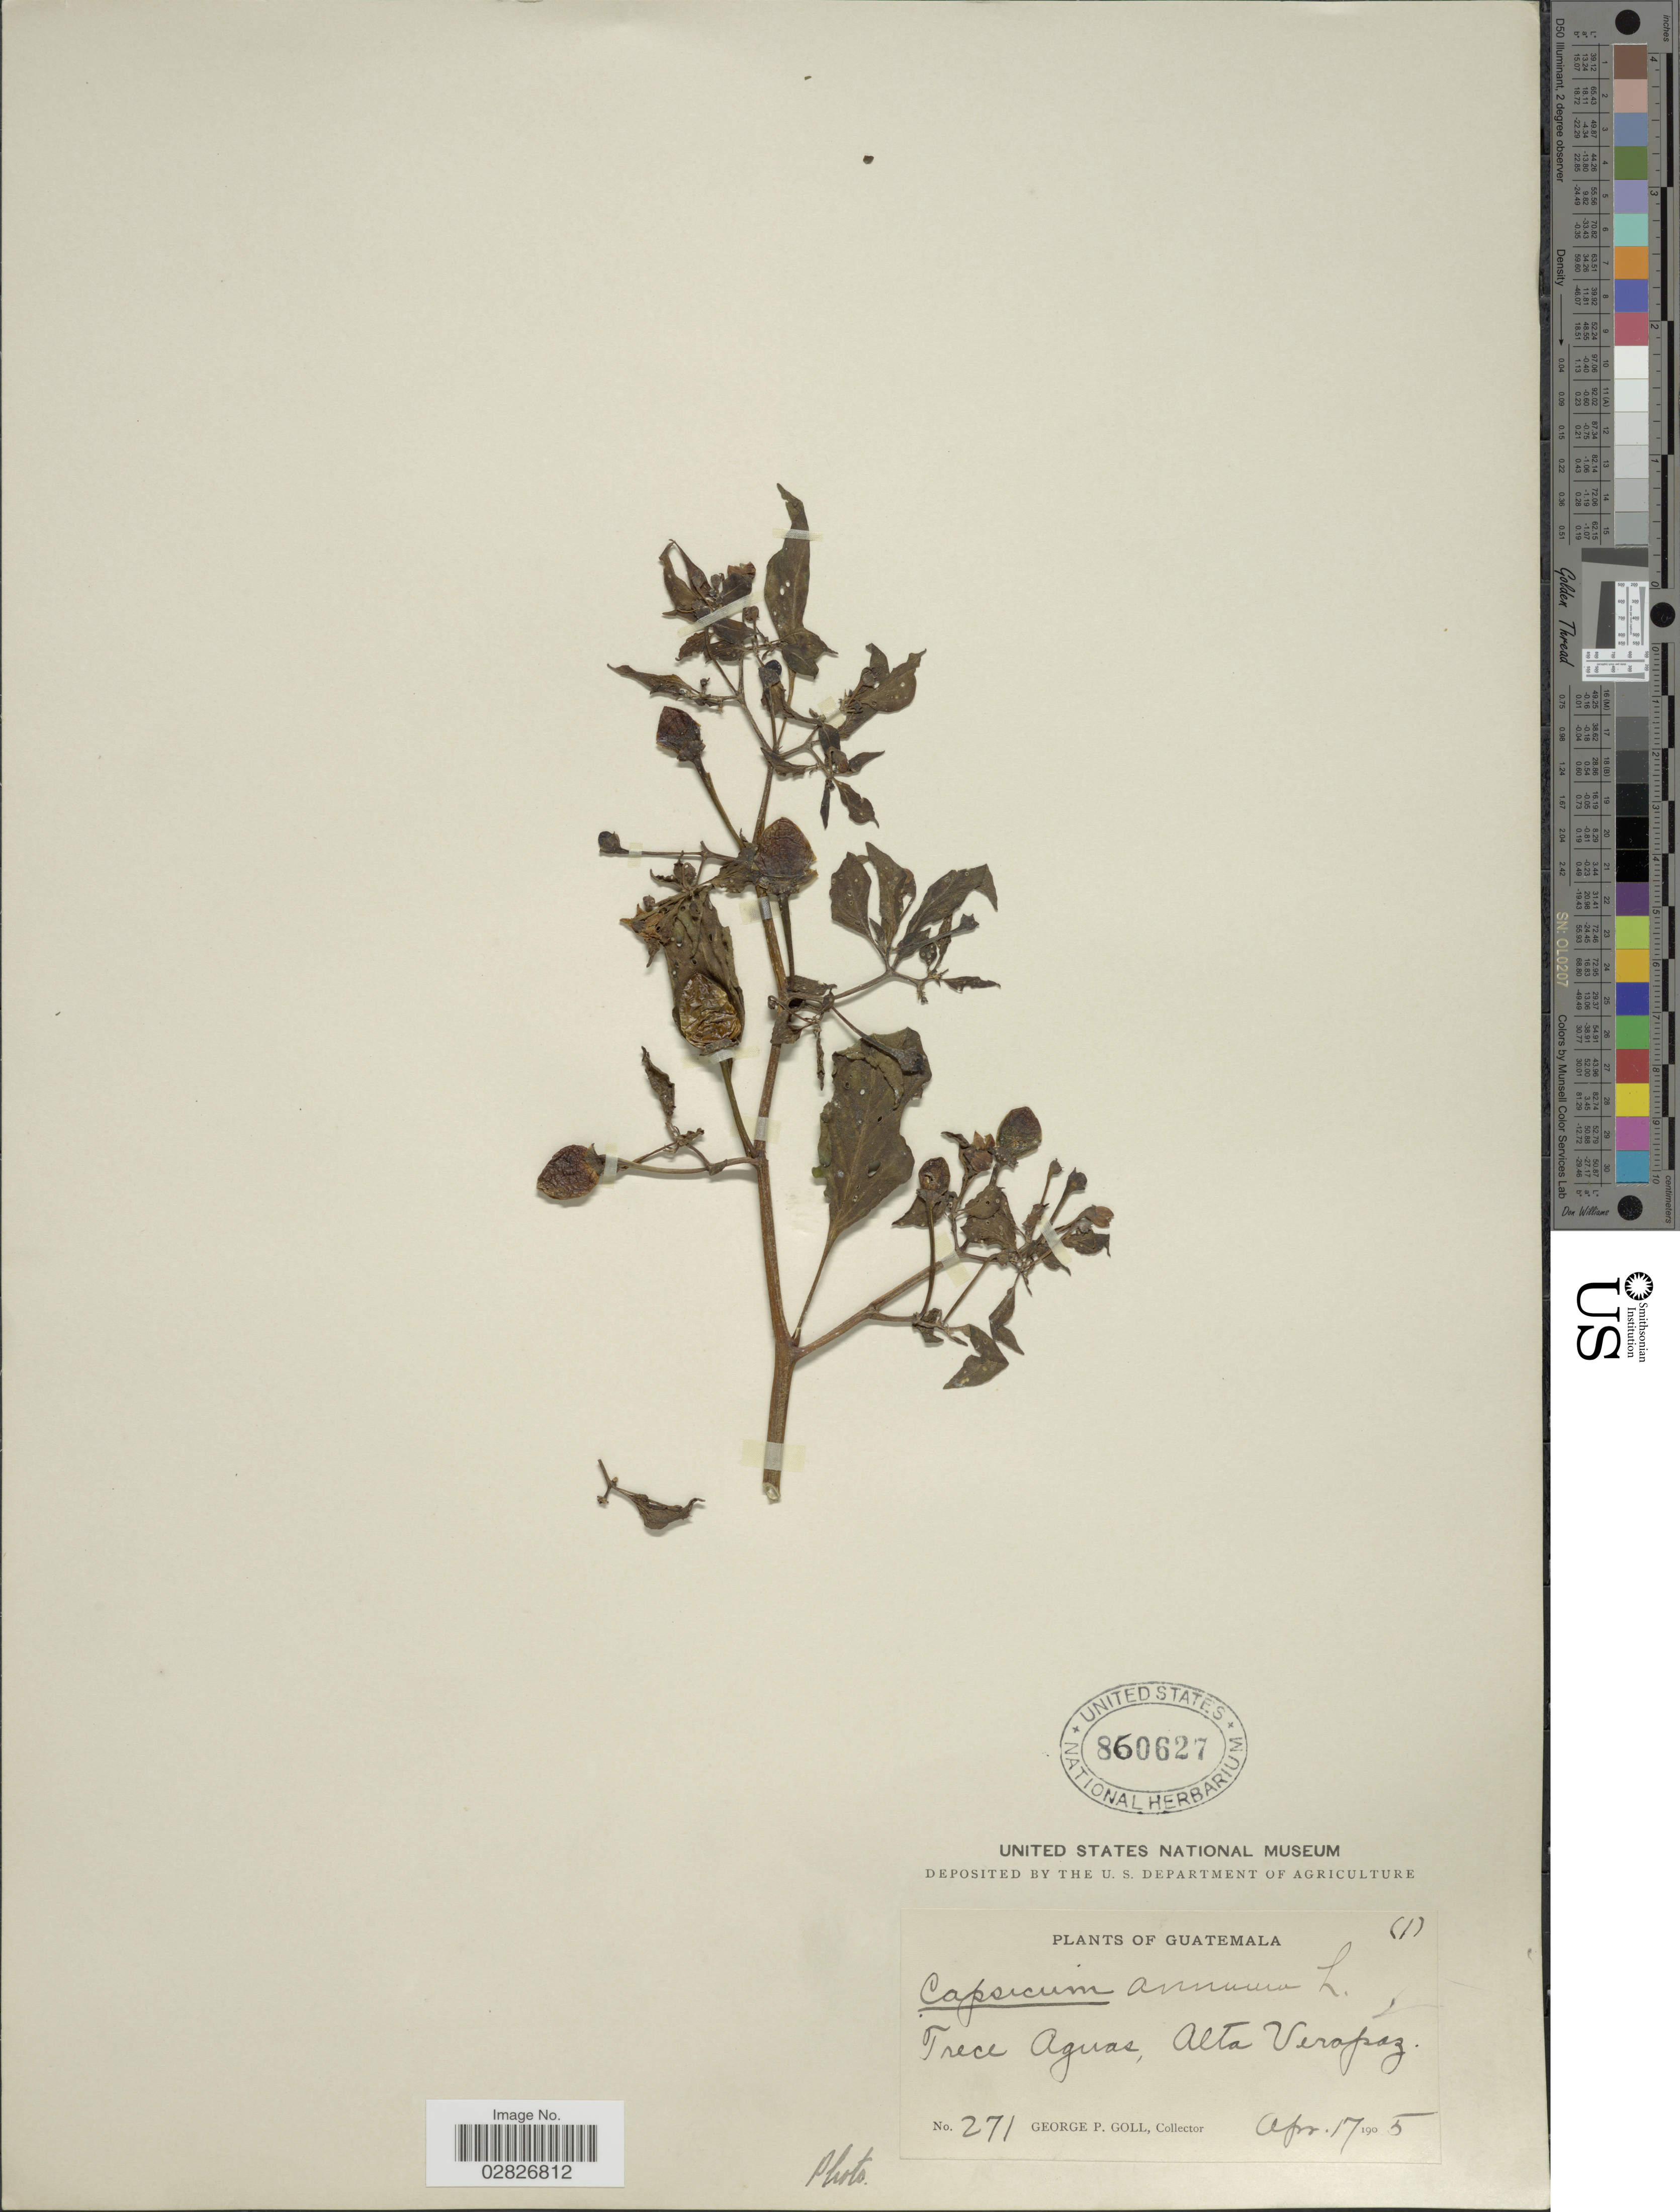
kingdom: Plantae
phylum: Tracheophyta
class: Magnoliopsida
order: Solanales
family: Solanaceae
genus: Capsicum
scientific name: Capsicum annuum 'Habanero'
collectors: G. P. Goll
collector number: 271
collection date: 1905-04-17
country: Guatemala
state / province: Alta Verapaz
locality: Trece Aguas.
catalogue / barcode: US 860627